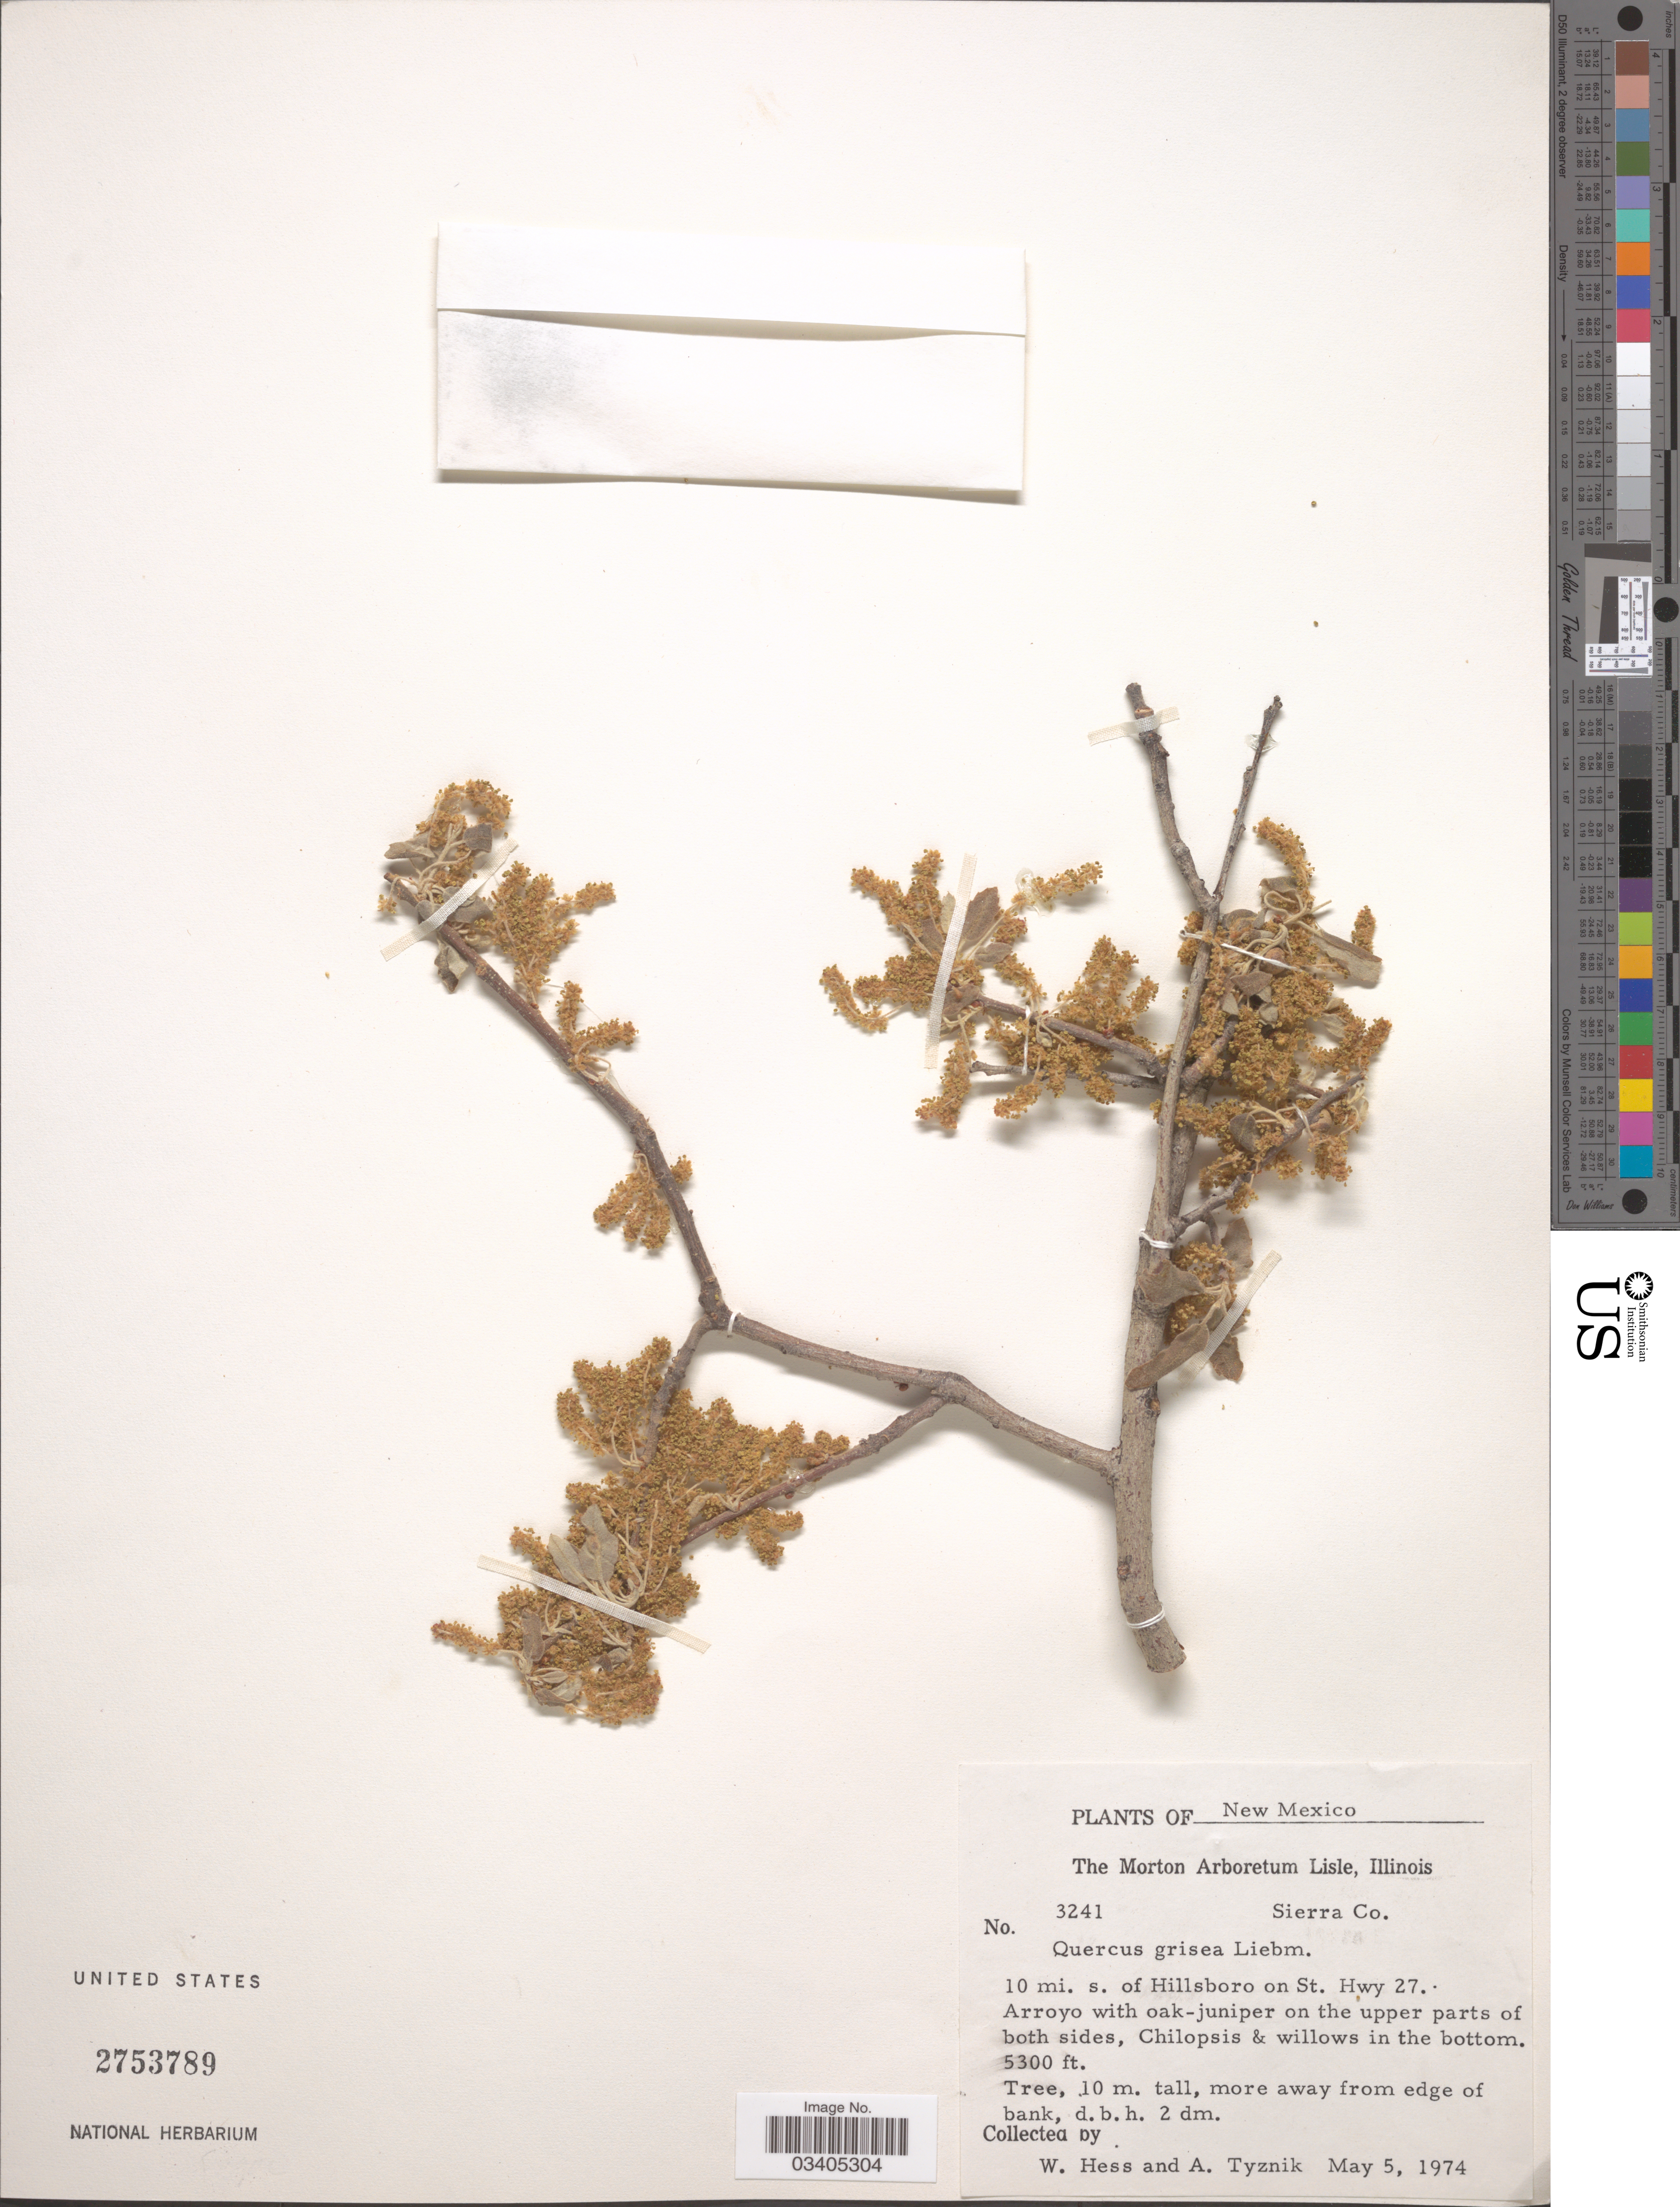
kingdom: Plantae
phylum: Tracheophyta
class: Magnoliopsida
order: Fagales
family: Fagaceae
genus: Quercus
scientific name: Quercus grisea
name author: Liebm.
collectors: W. Hess & A. Tyznik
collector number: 3241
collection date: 1974-05-05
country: United States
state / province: New Mexico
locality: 10 mi. s. of Hillsboro on St. Hwy 27.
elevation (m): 1615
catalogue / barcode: US 2753789